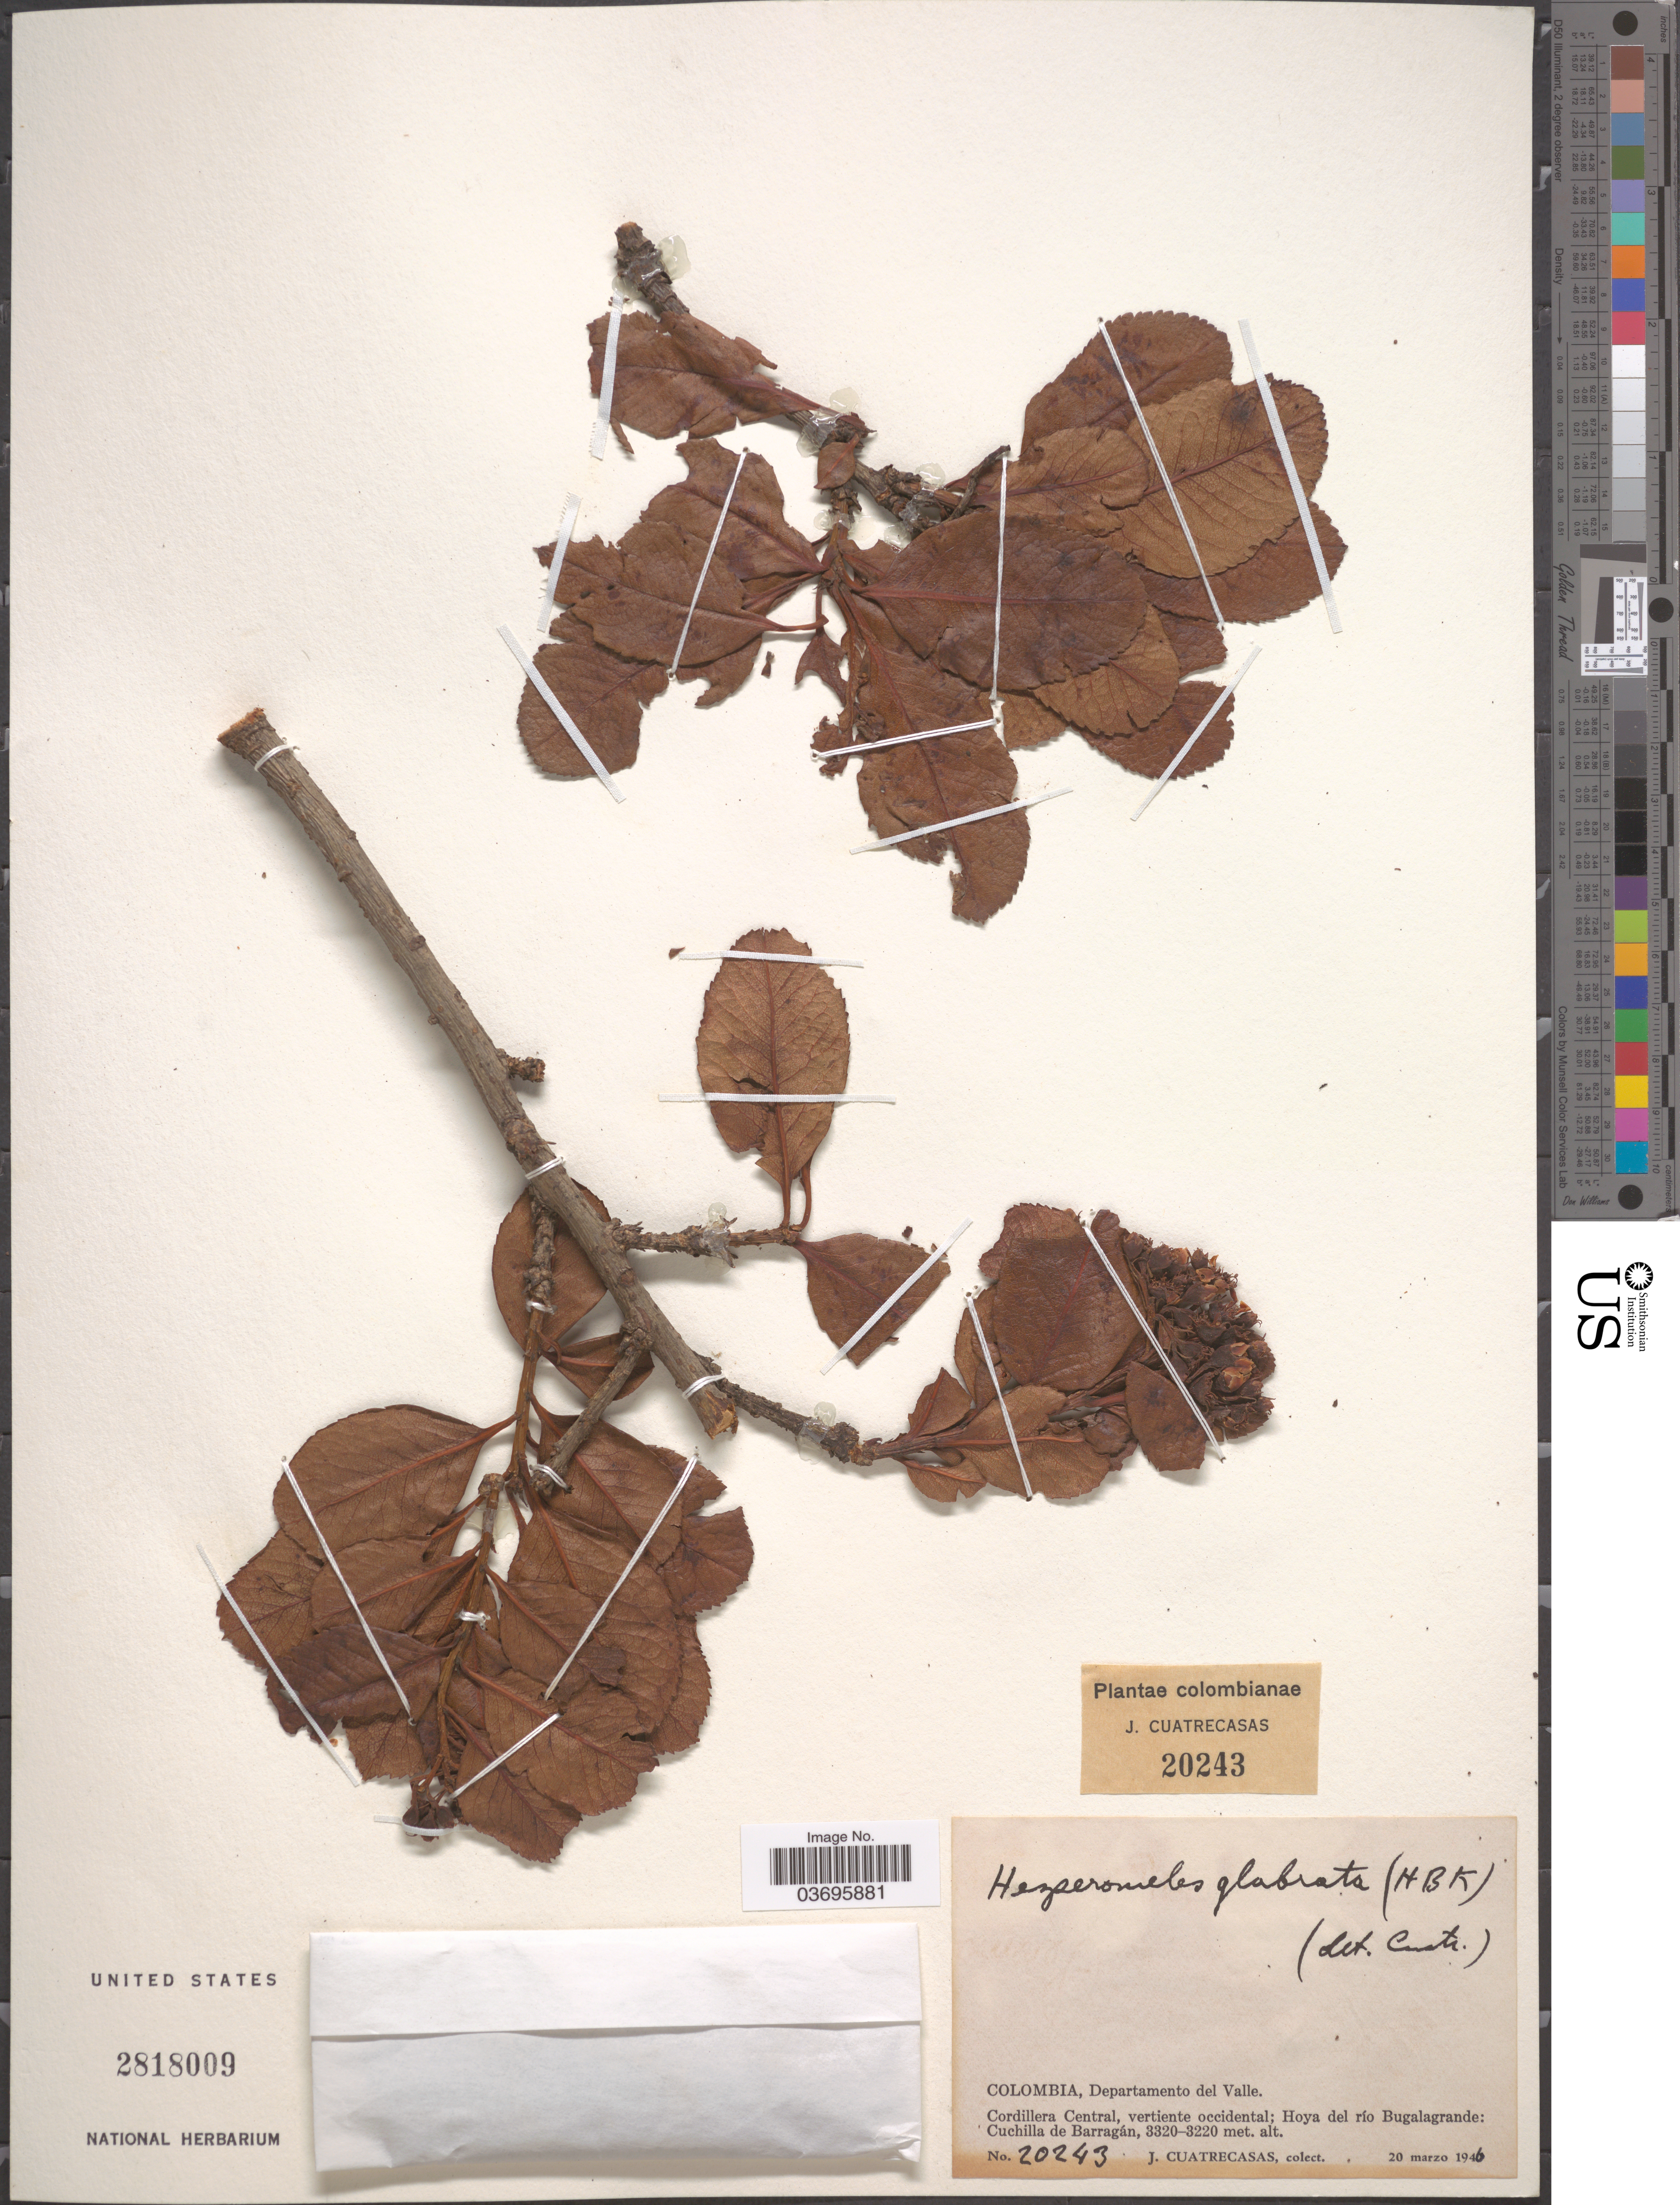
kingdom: Plantae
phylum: Tracheophyta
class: Magnoliopsida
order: Rosales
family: Rosaceae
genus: Hesperomeles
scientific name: Hesperomeles glabrata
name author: Kunth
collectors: J. Cuatrecasas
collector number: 20243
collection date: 1946-03-20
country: Colombia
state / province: Valle del Cauca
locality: Departamento del Valle. Cordillera Central, vertiente occidental; Hoya del río Bugalagrande: Cuchilla de Barragán.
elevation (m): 3220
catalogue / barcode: US 2818009